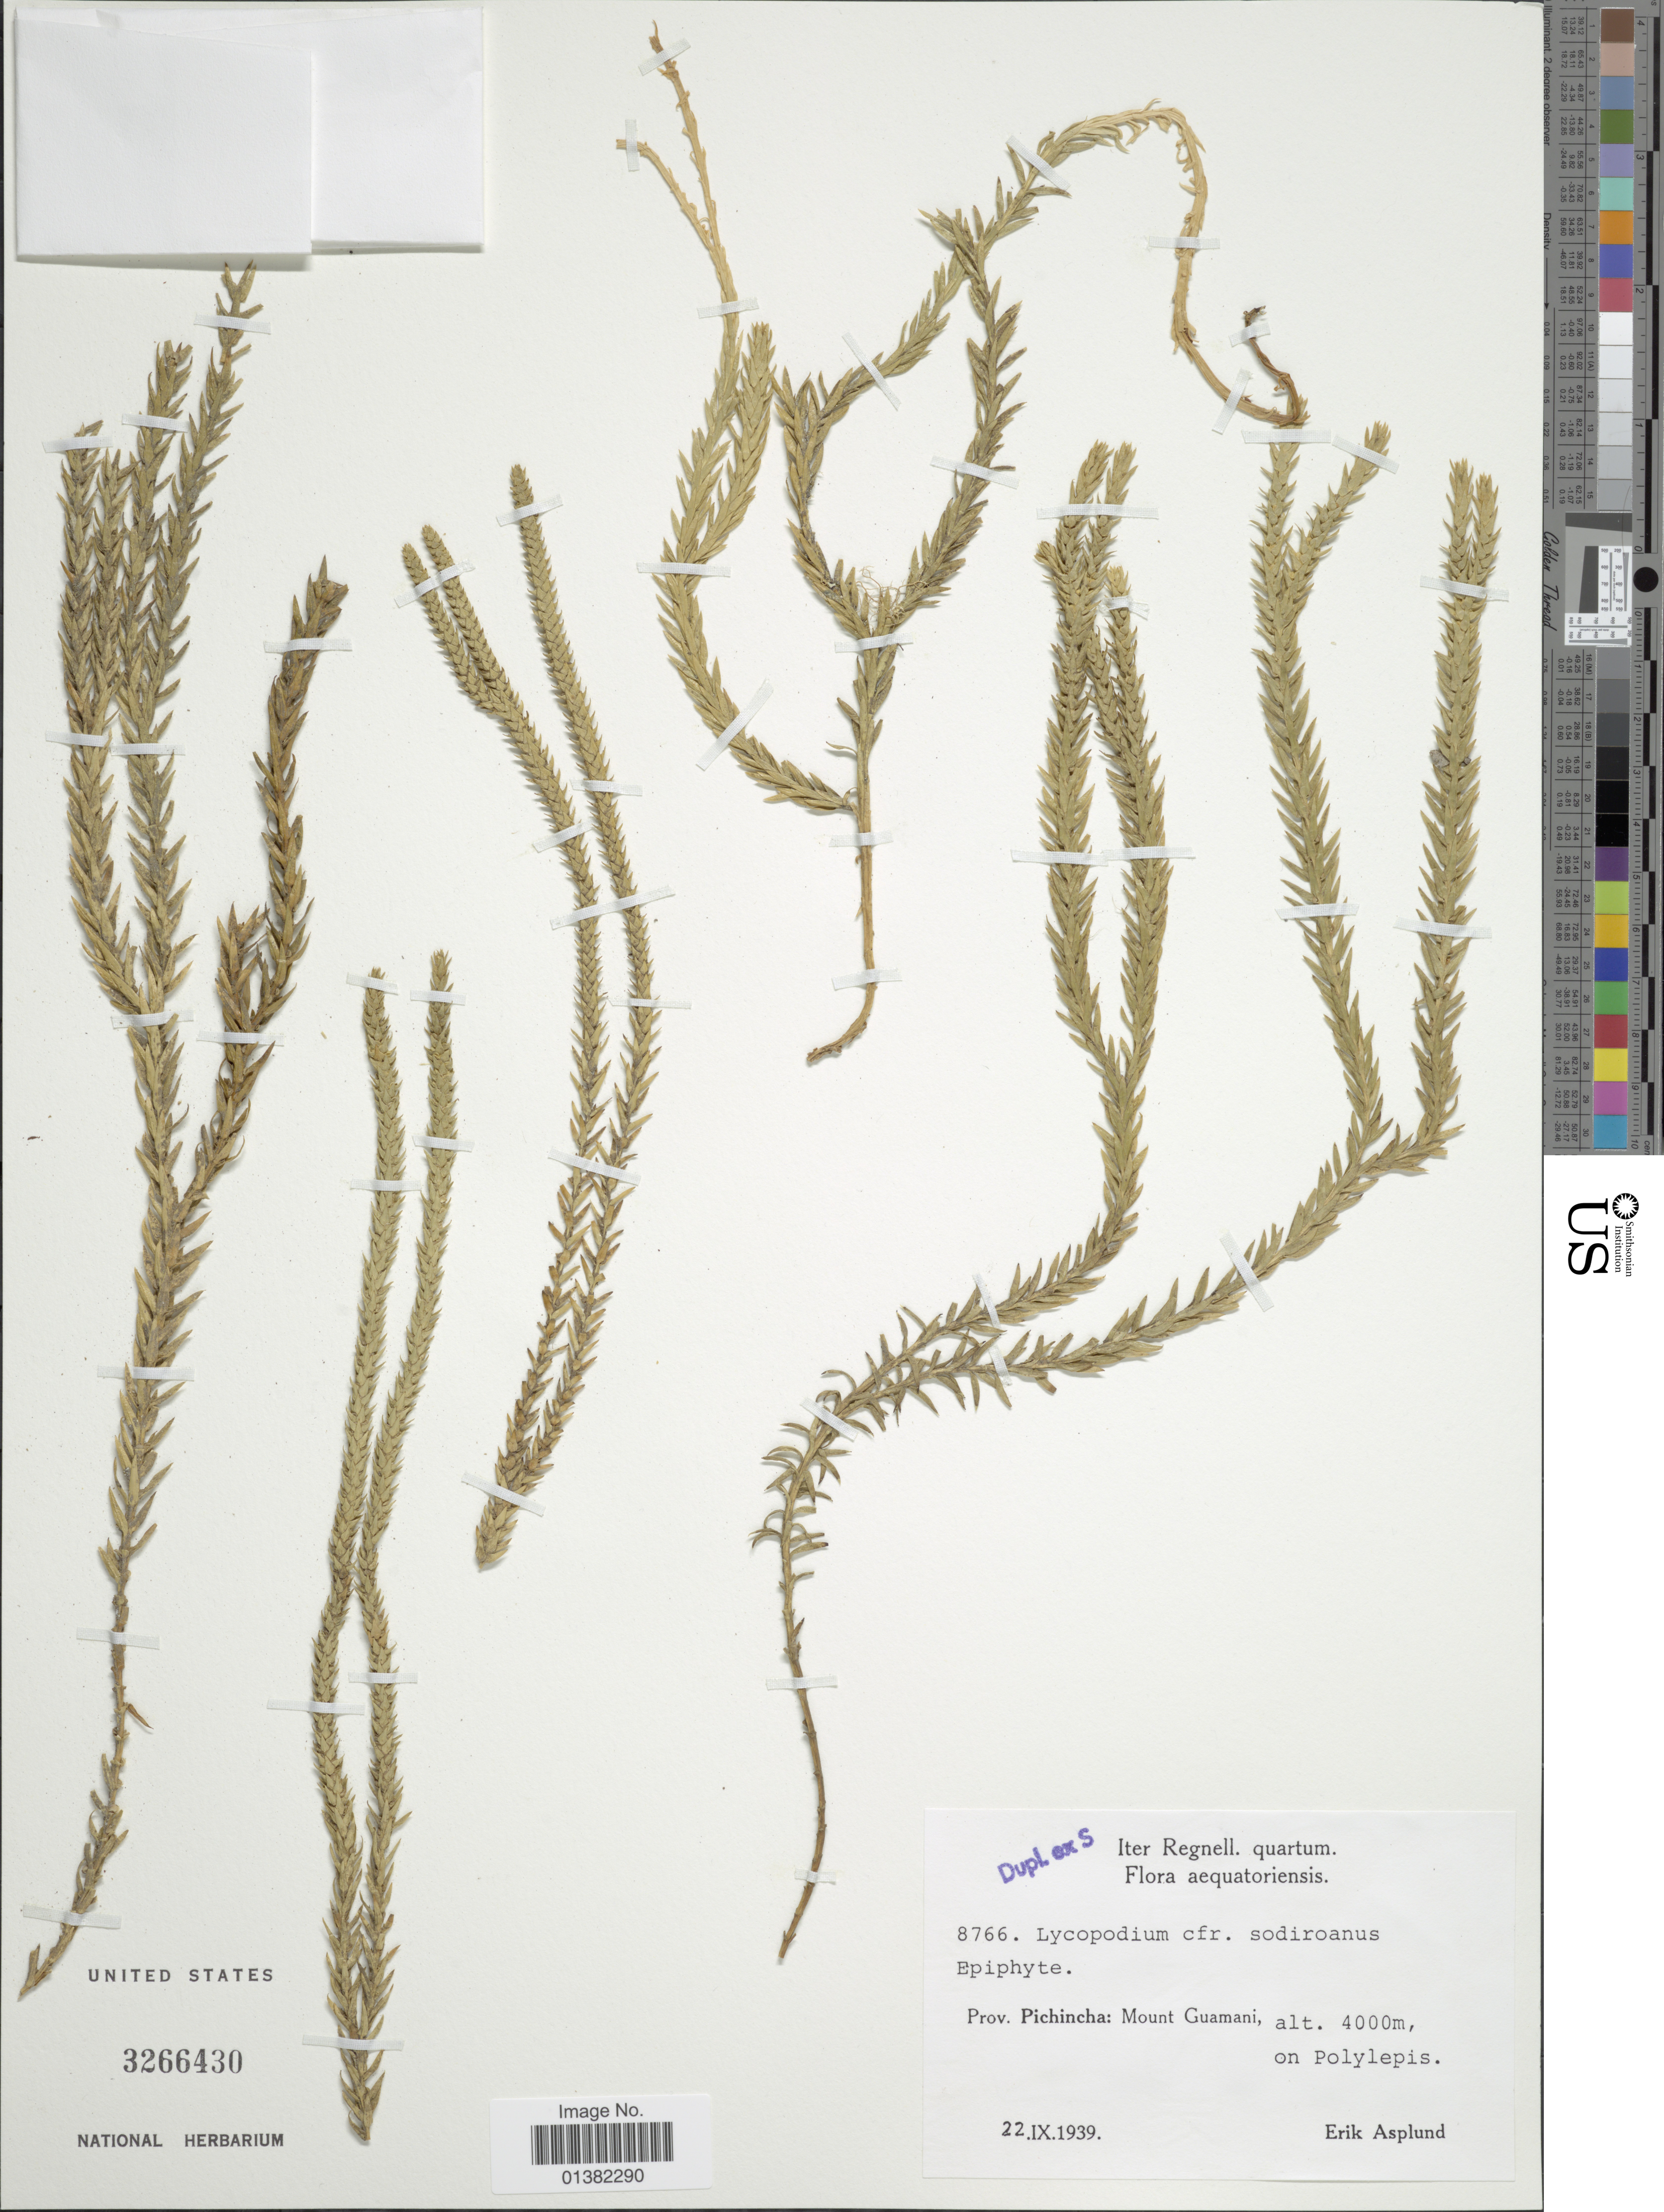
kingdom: Plantae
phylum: Tracheophyta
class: Lycopodiopsida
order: Lycopodiales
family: Lycopodiaceae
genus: Phlegmariurus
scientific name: Phlegmariurus lindenii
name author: (Spring) B. Øllg.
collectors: E. Asplund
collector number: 8766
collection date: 1939-09-22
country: Ecuador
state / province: Pichincha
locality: Mount Guamani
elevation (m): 4000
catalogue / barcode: US 3266430